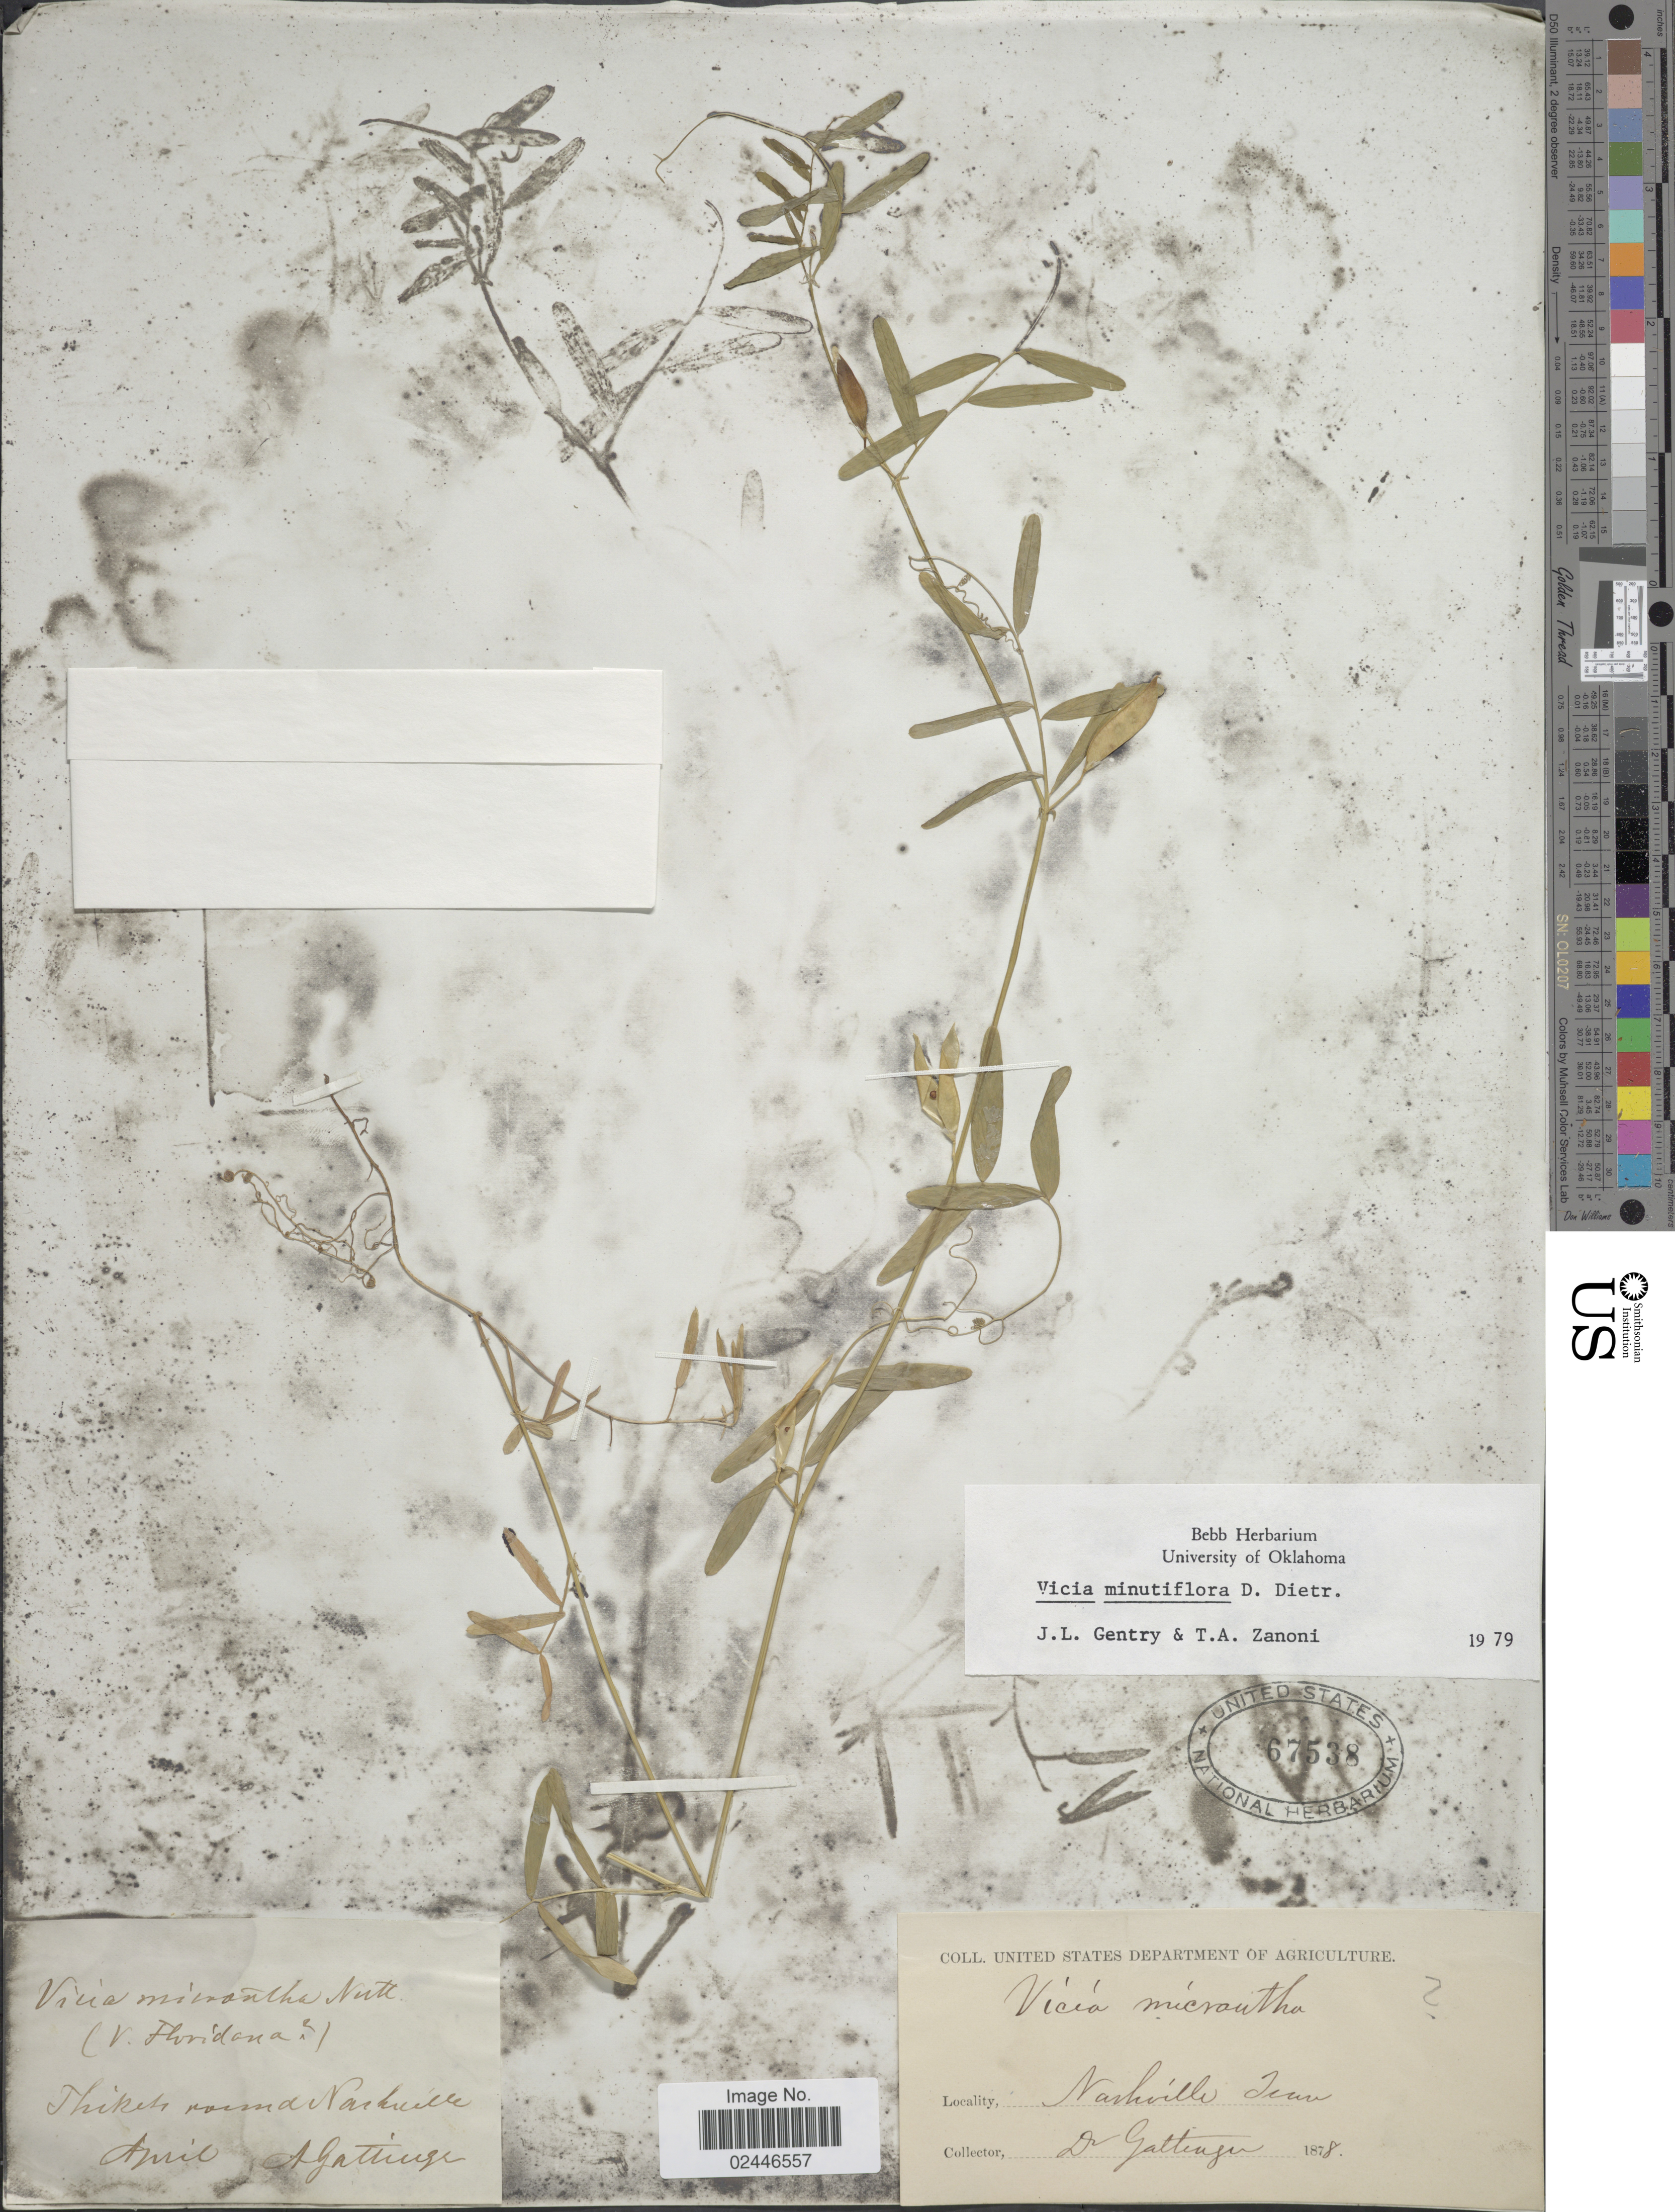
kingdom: Plantae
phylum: Tracheophyta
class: Magnoliopsida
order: Fabales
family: Fabaceae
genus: Vicia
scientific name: Vicia minutiflora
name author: D. Dietr.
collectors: A. Gattinger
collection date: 1878-04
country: United States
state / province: Texas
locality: Nashville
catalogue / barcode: US 67538